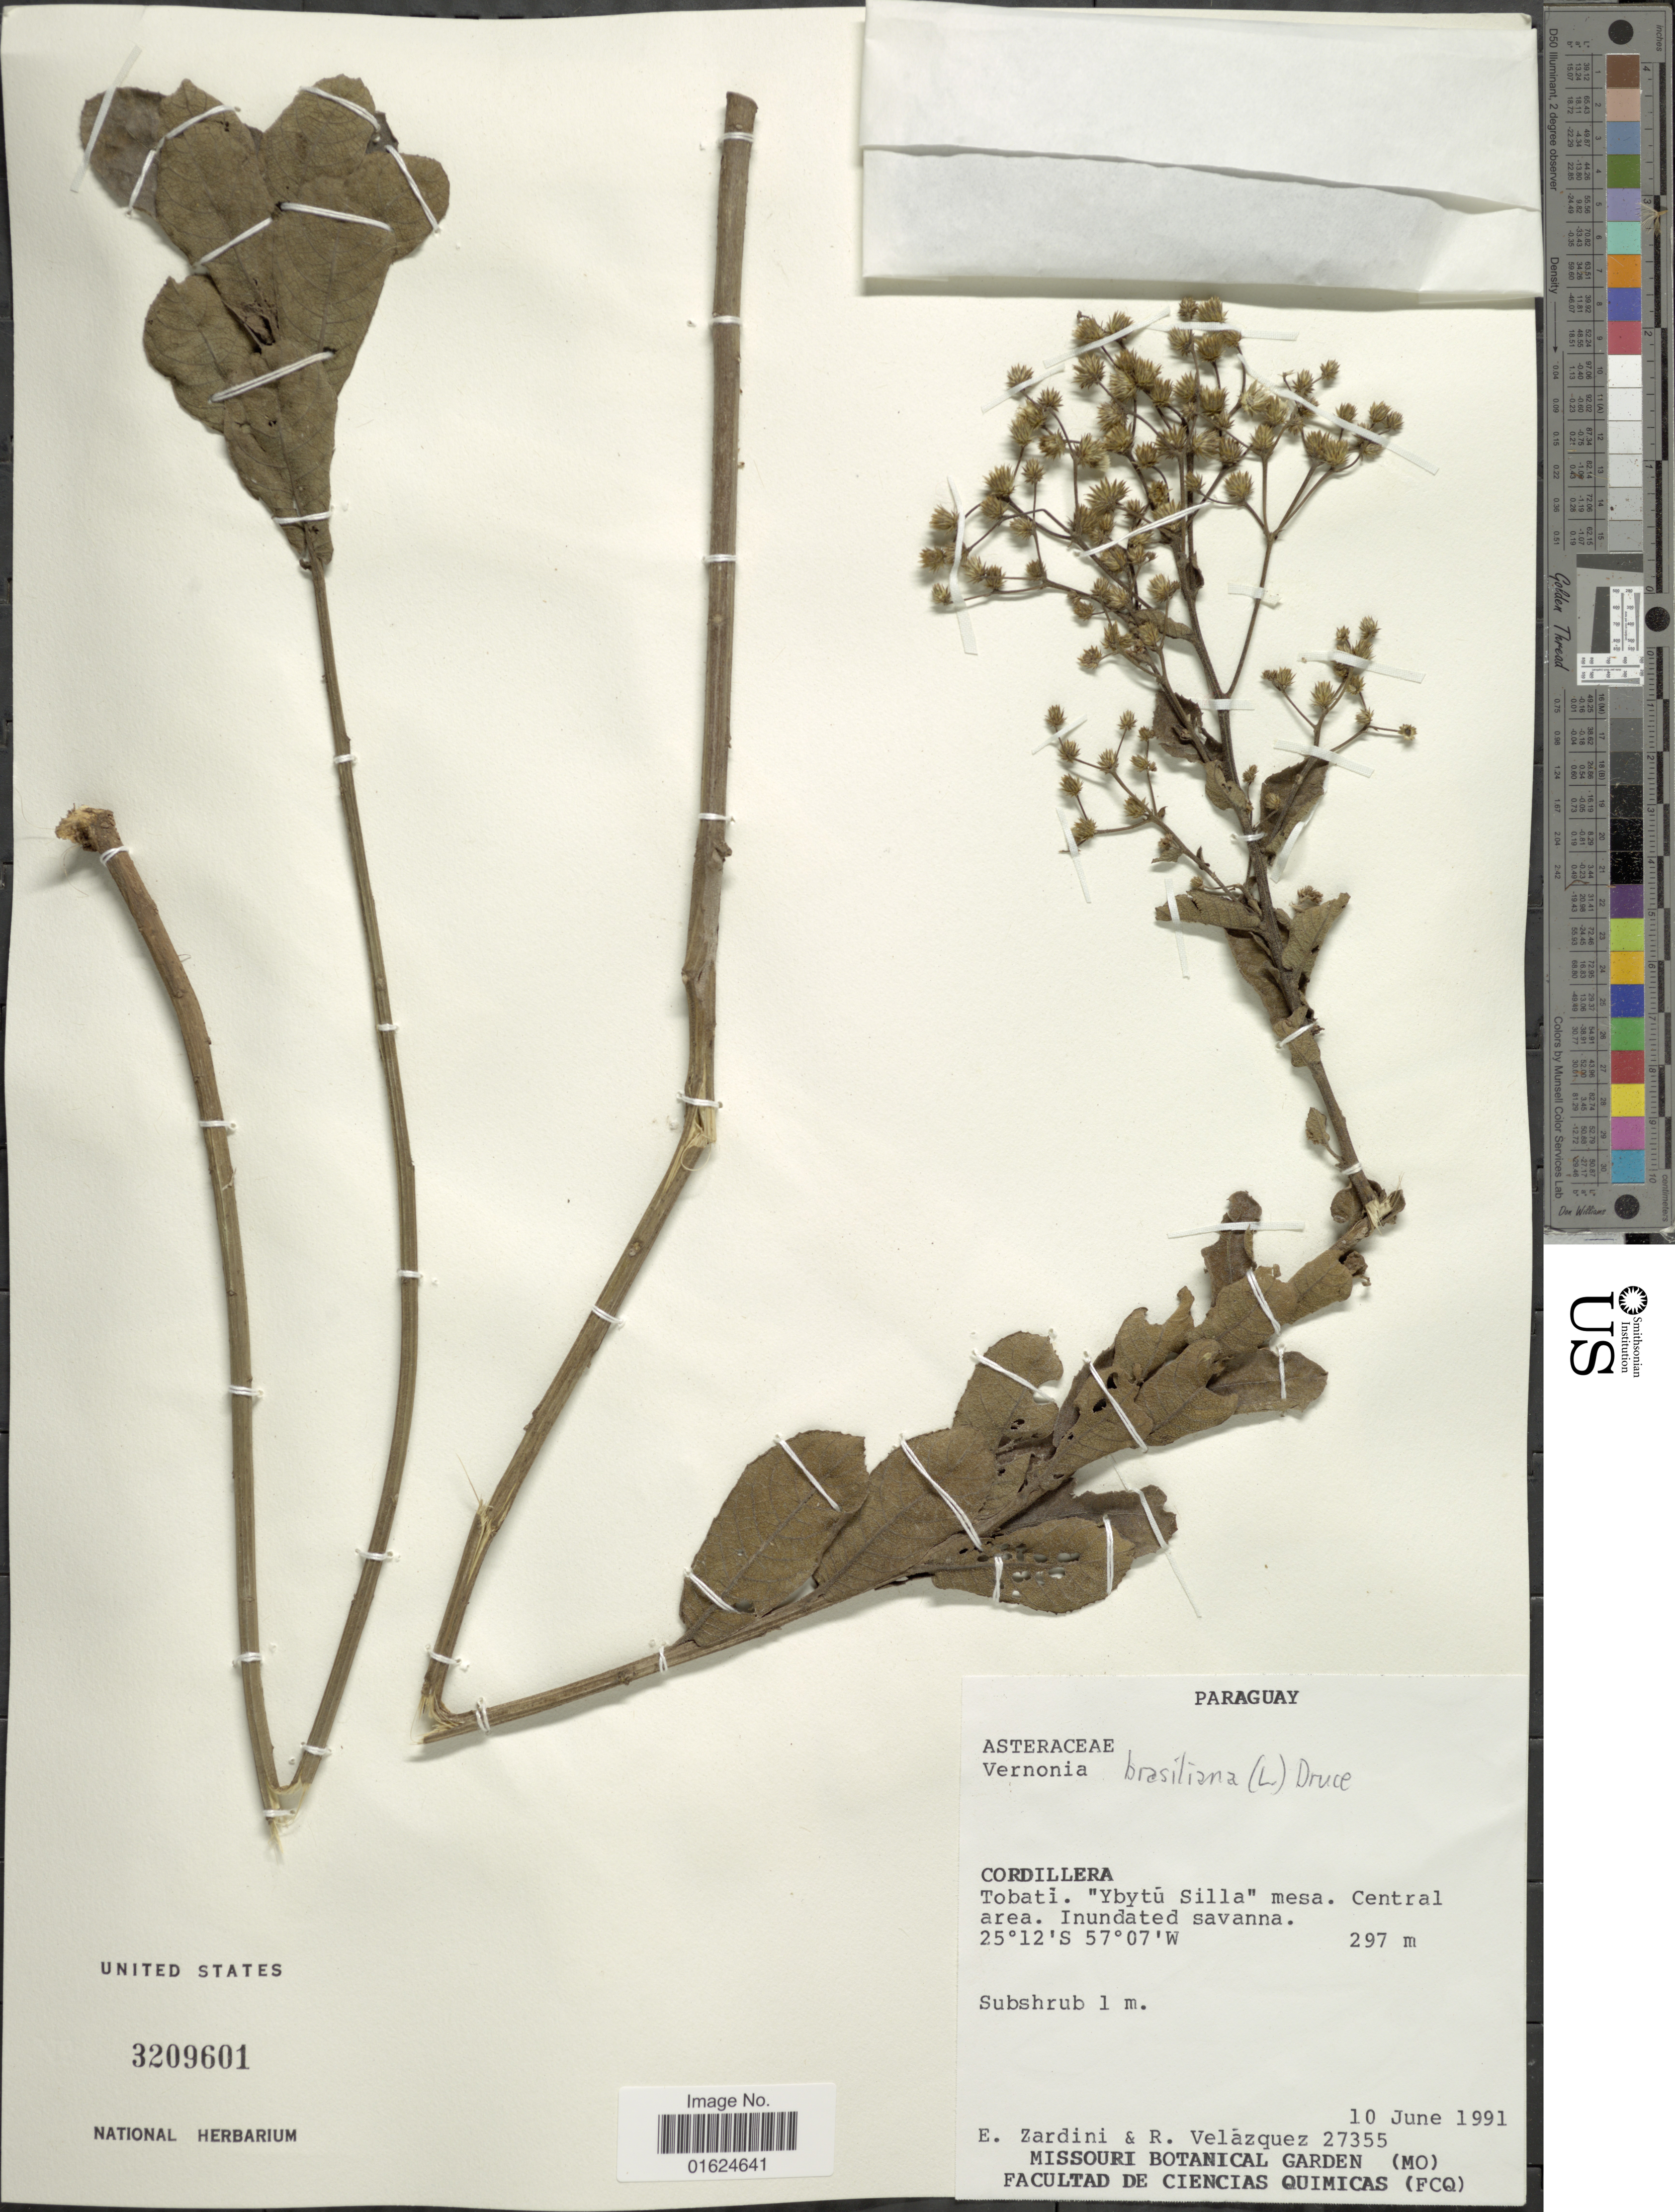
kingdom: Plantae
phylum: Tracheophyta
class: Magnoliopsida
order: Asterales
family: Asteraceae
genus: Vernonia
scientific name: Vernonia brasiliana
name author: (L.) Druce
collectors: E. M. Zardini & R. Velázquez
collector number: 27355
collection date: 1991-06-10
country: Paraguay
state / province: Cordillera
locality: Tobati 'Ybytú Silla' mesa. Central area. Inundated savanna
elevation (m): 297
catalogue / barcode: US 3209601